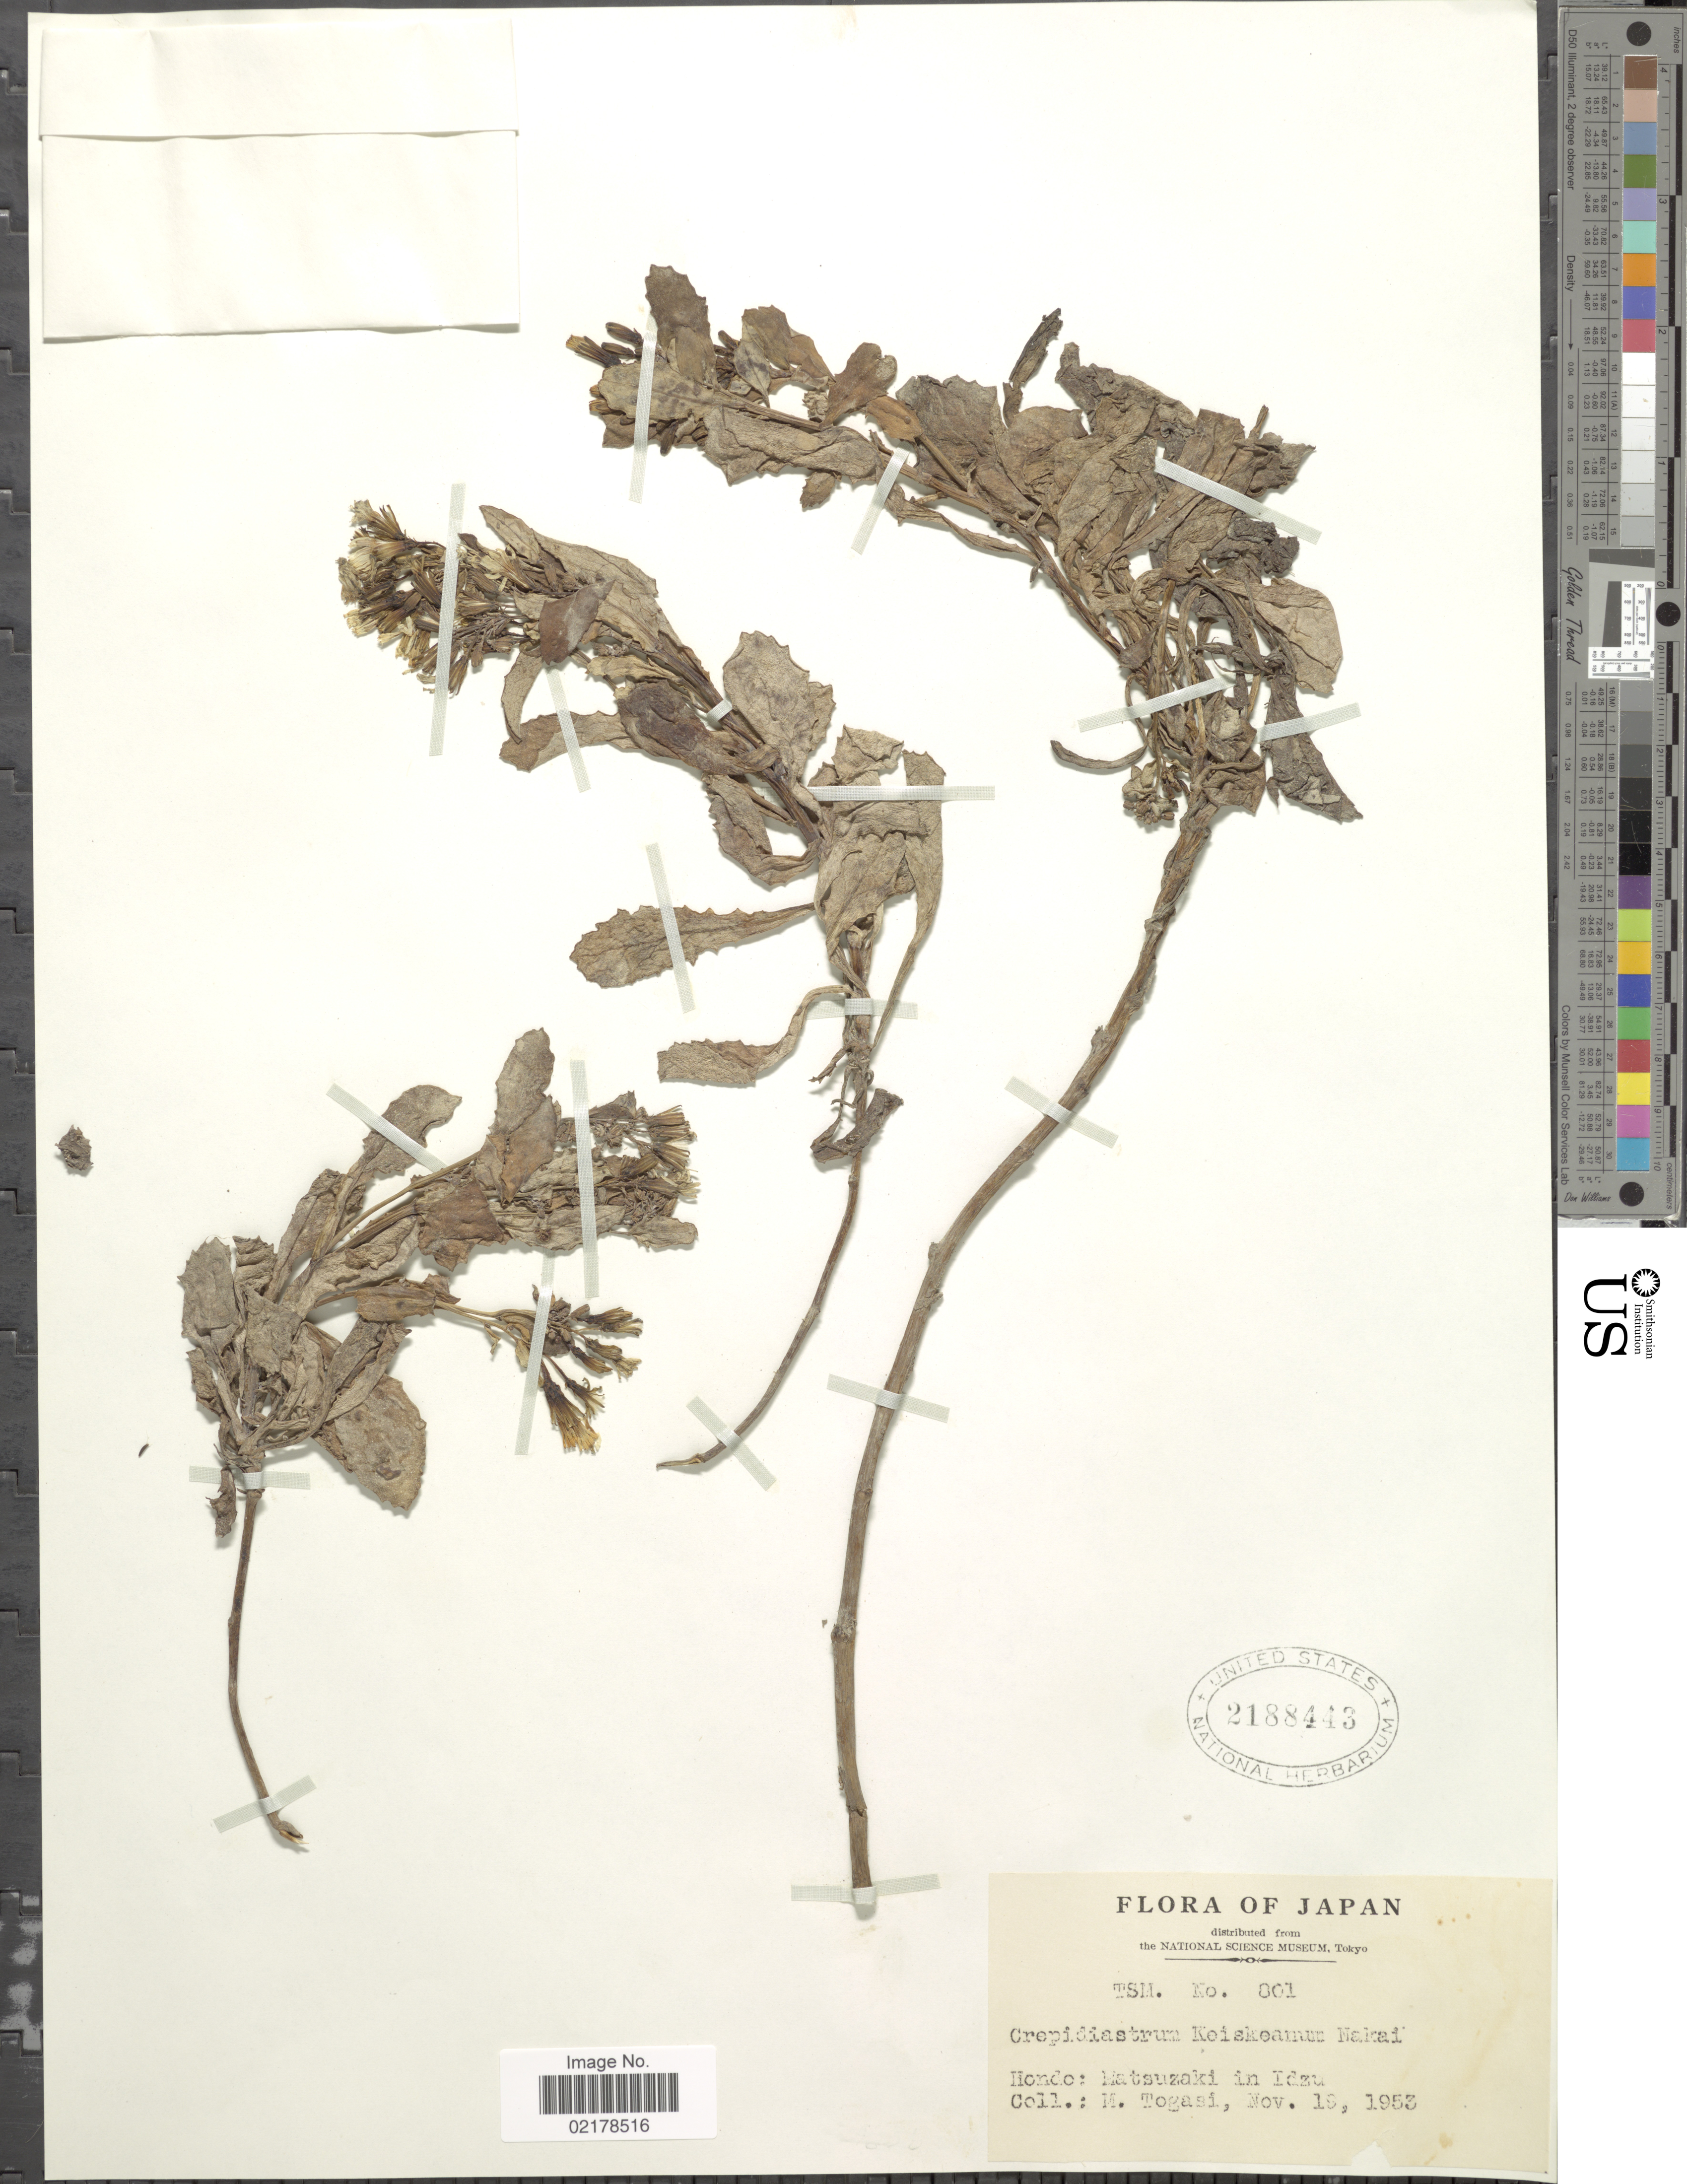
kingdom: Plantae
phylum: Tracheophyta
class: Magnoliopsida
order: Asterales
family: Asteraceae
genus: Crepidiastrum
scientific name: Crepidiastrum keiskeanum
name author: (Maxim.) Nakai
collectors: M. Togasi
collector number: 801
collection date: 1953-11-18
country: Japan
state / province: Sizuoka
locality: Hondo: Matsuzaki in Idzu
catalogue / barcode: US 2188443